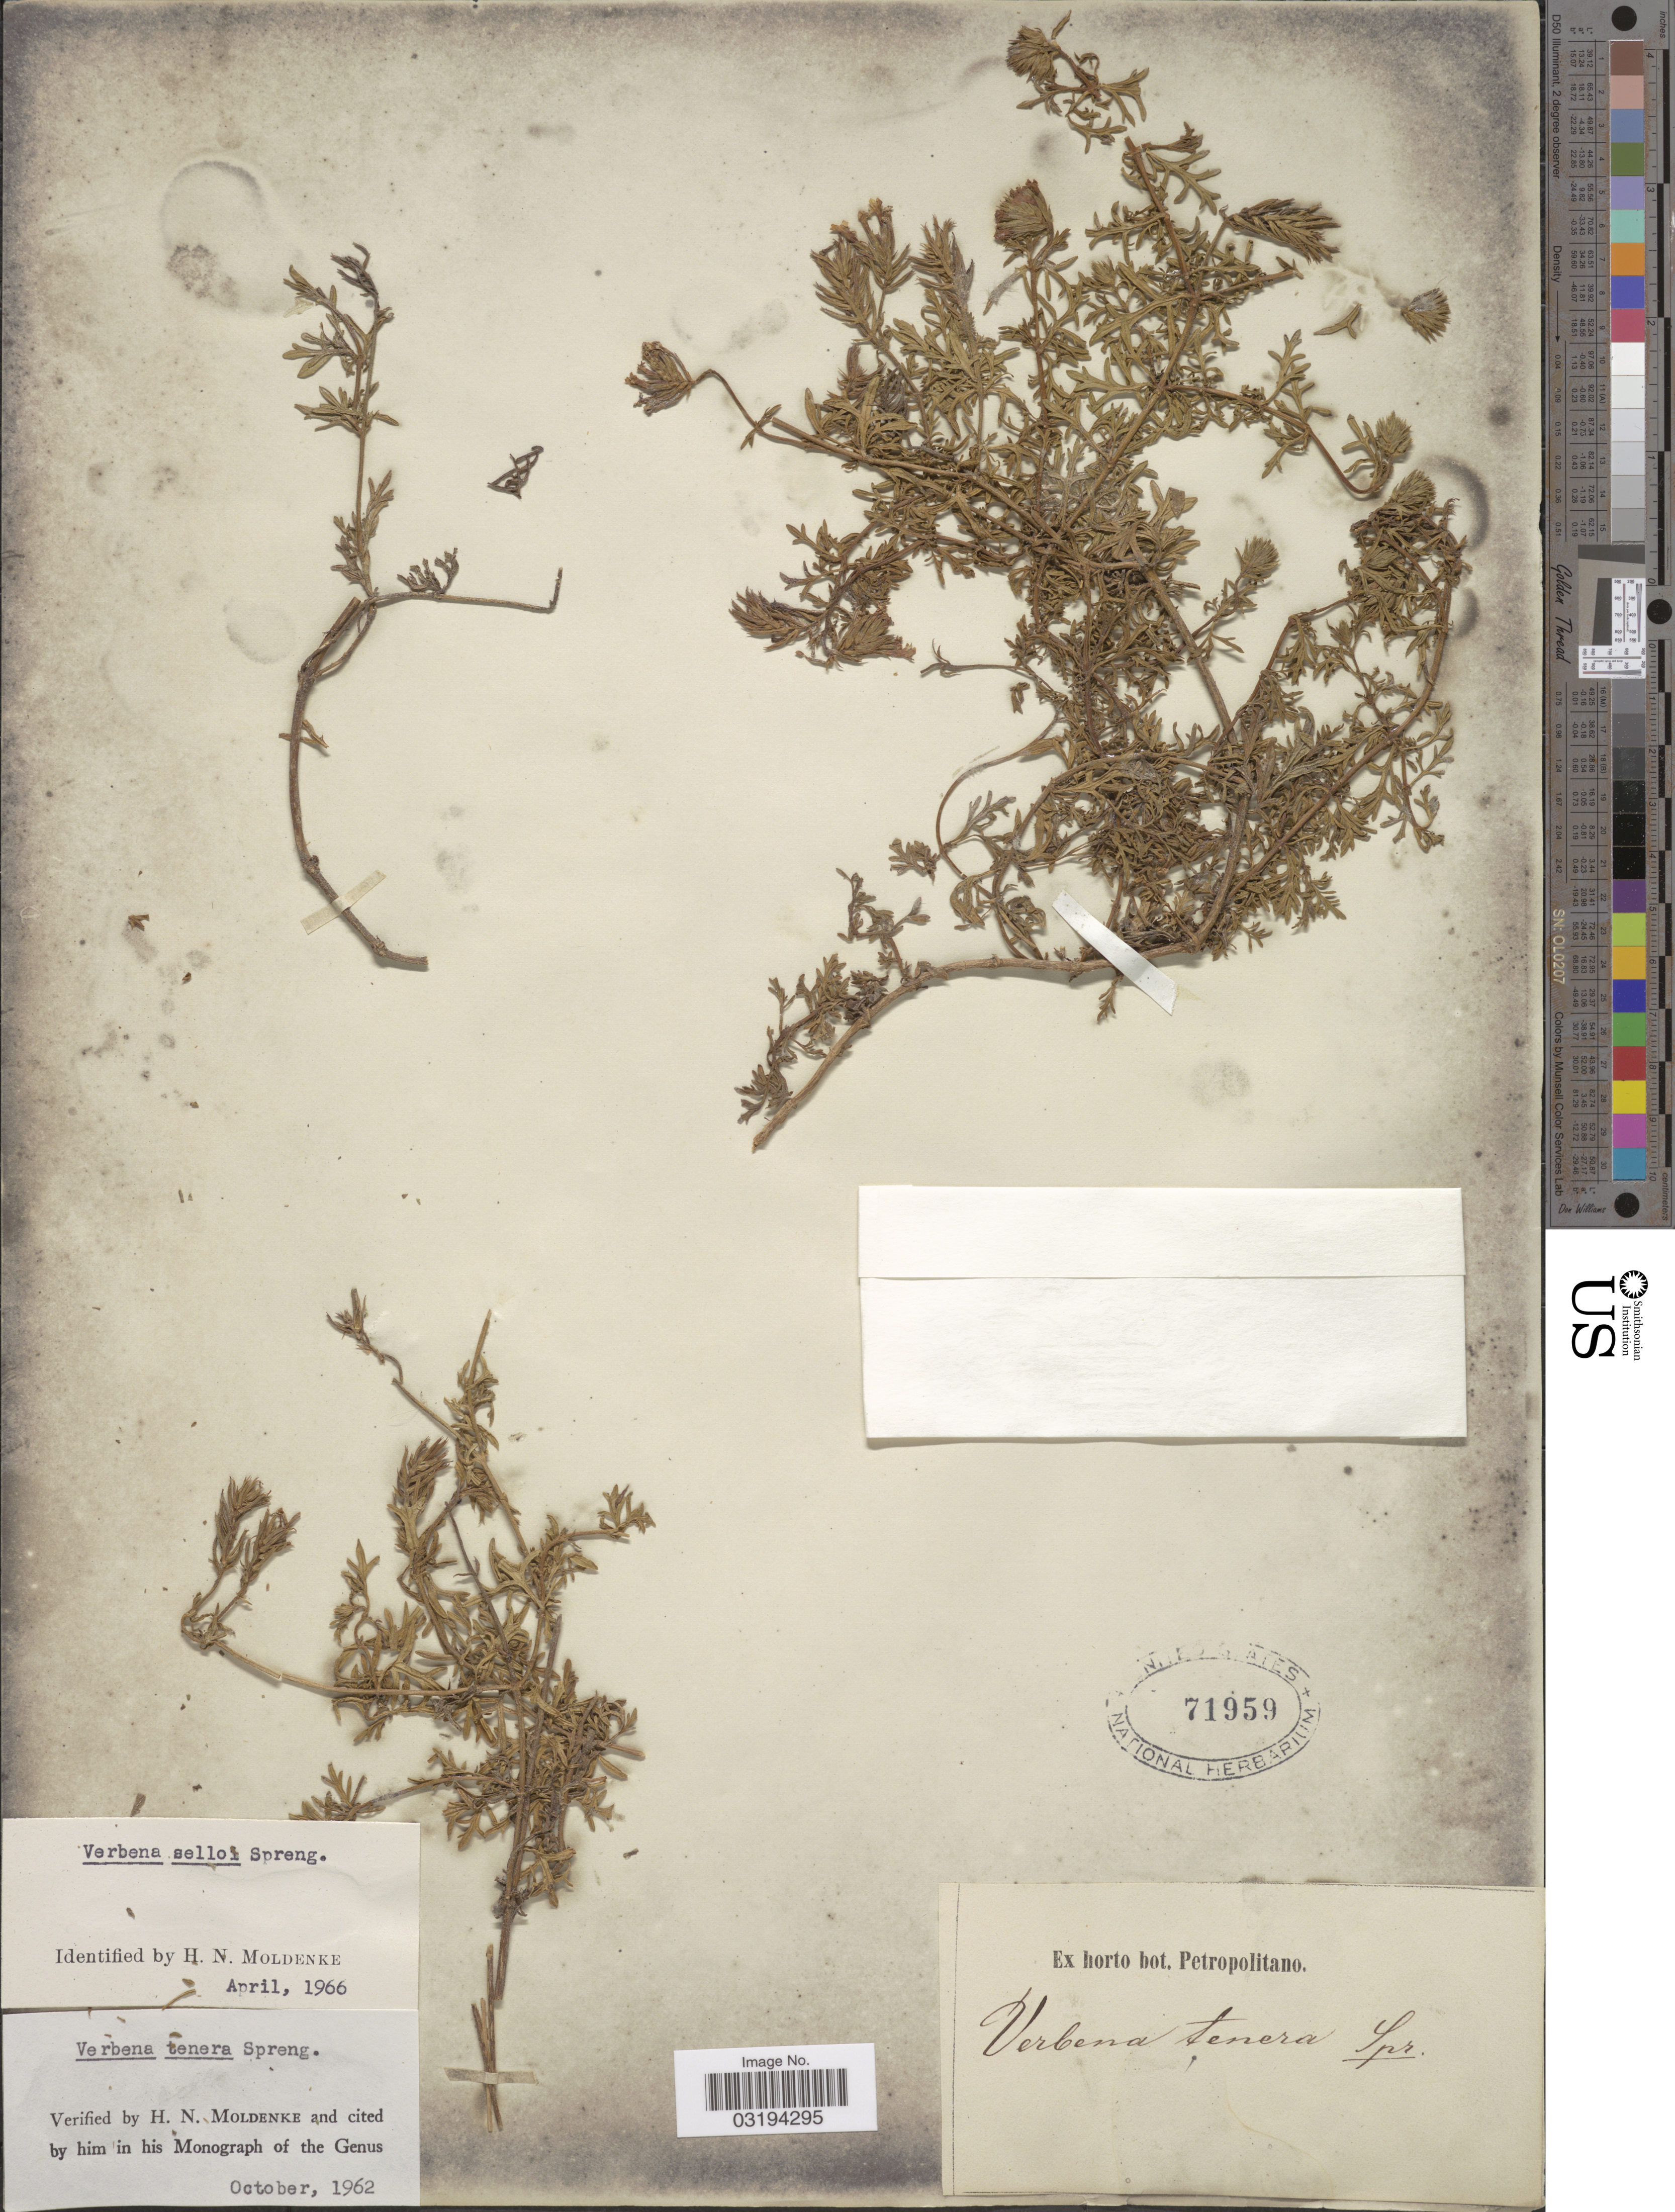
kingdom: Plantae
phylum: Tracheophyta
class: Magnoliopsida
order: Lamiales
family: Verbenaceae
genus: Verbena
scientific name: Verbena selloi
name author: Spreng.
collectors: ex Horto Bot. Petropolitano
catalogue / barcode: US 71959